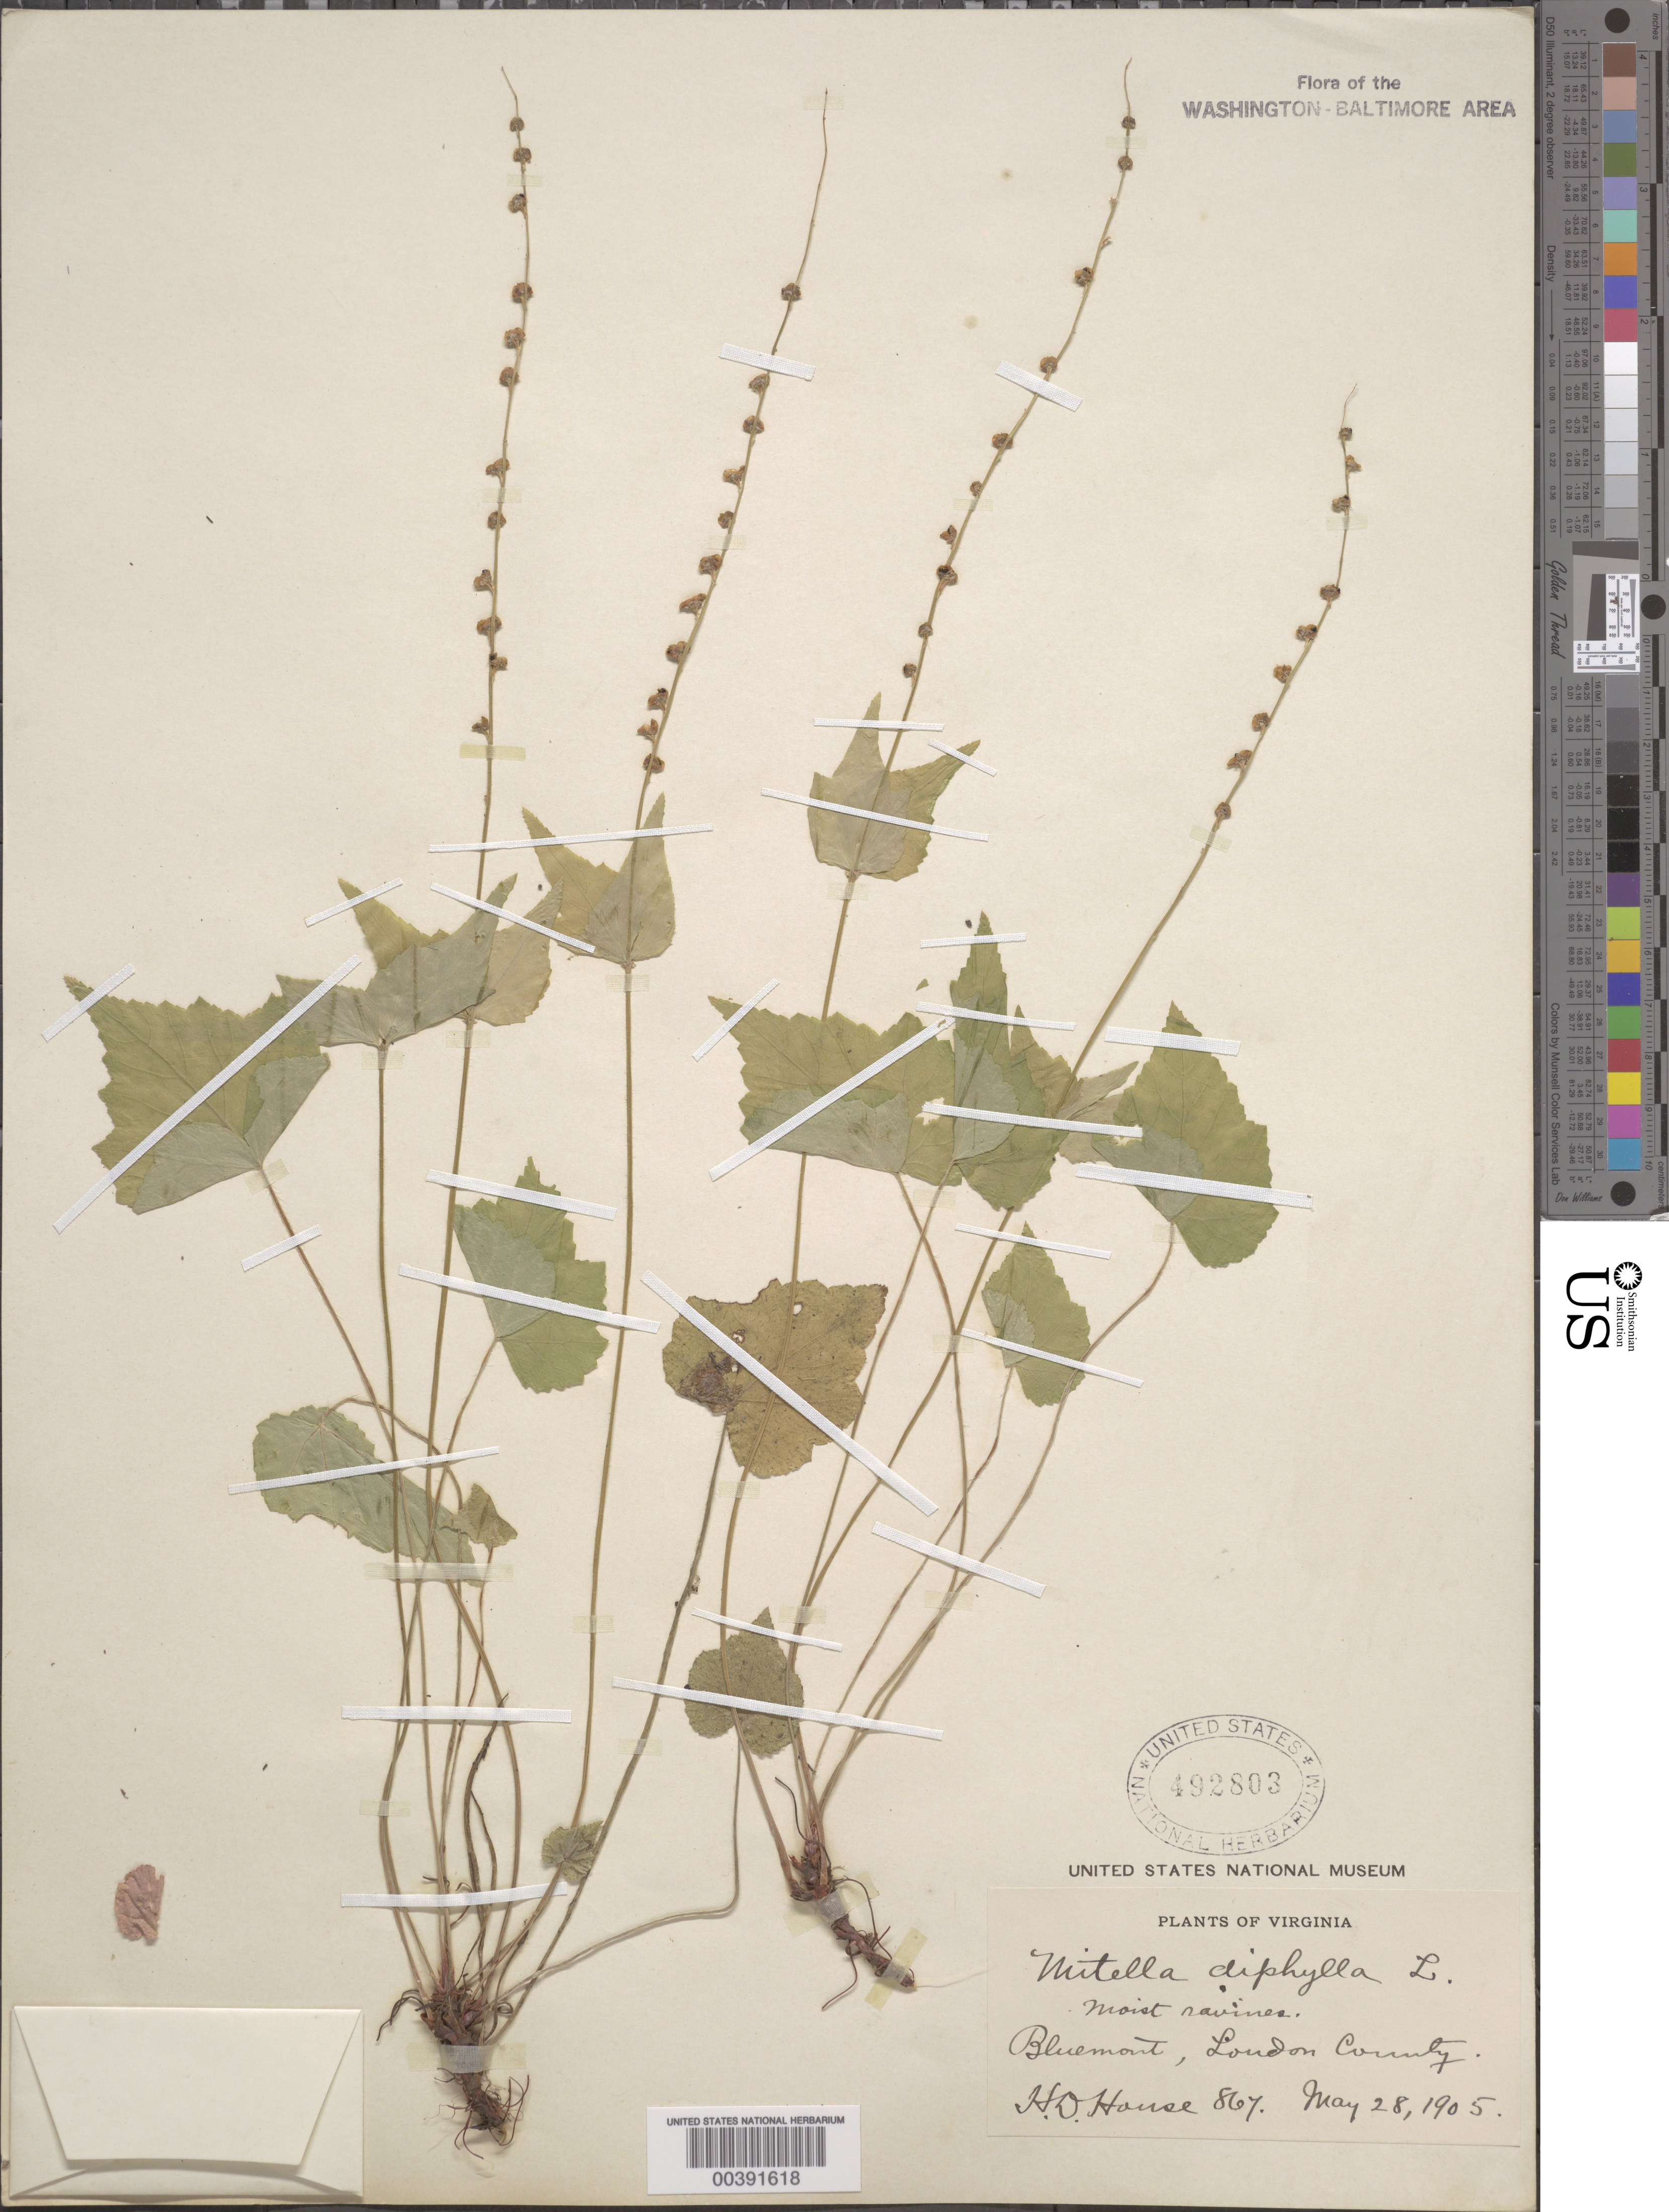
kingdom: Plantae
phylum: Tracheophyta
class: Magnoliopsida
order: Saxifragales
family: Saxifragaceae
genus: Mitella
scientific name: Mitella diphylla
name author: L.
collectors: H. D. House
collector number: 867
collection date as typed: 28 May 1905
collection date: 1905-05-28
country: United States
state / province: Virginia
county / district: Loudoun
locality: Bluemont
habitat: Moist ravines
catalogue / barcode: US 492803